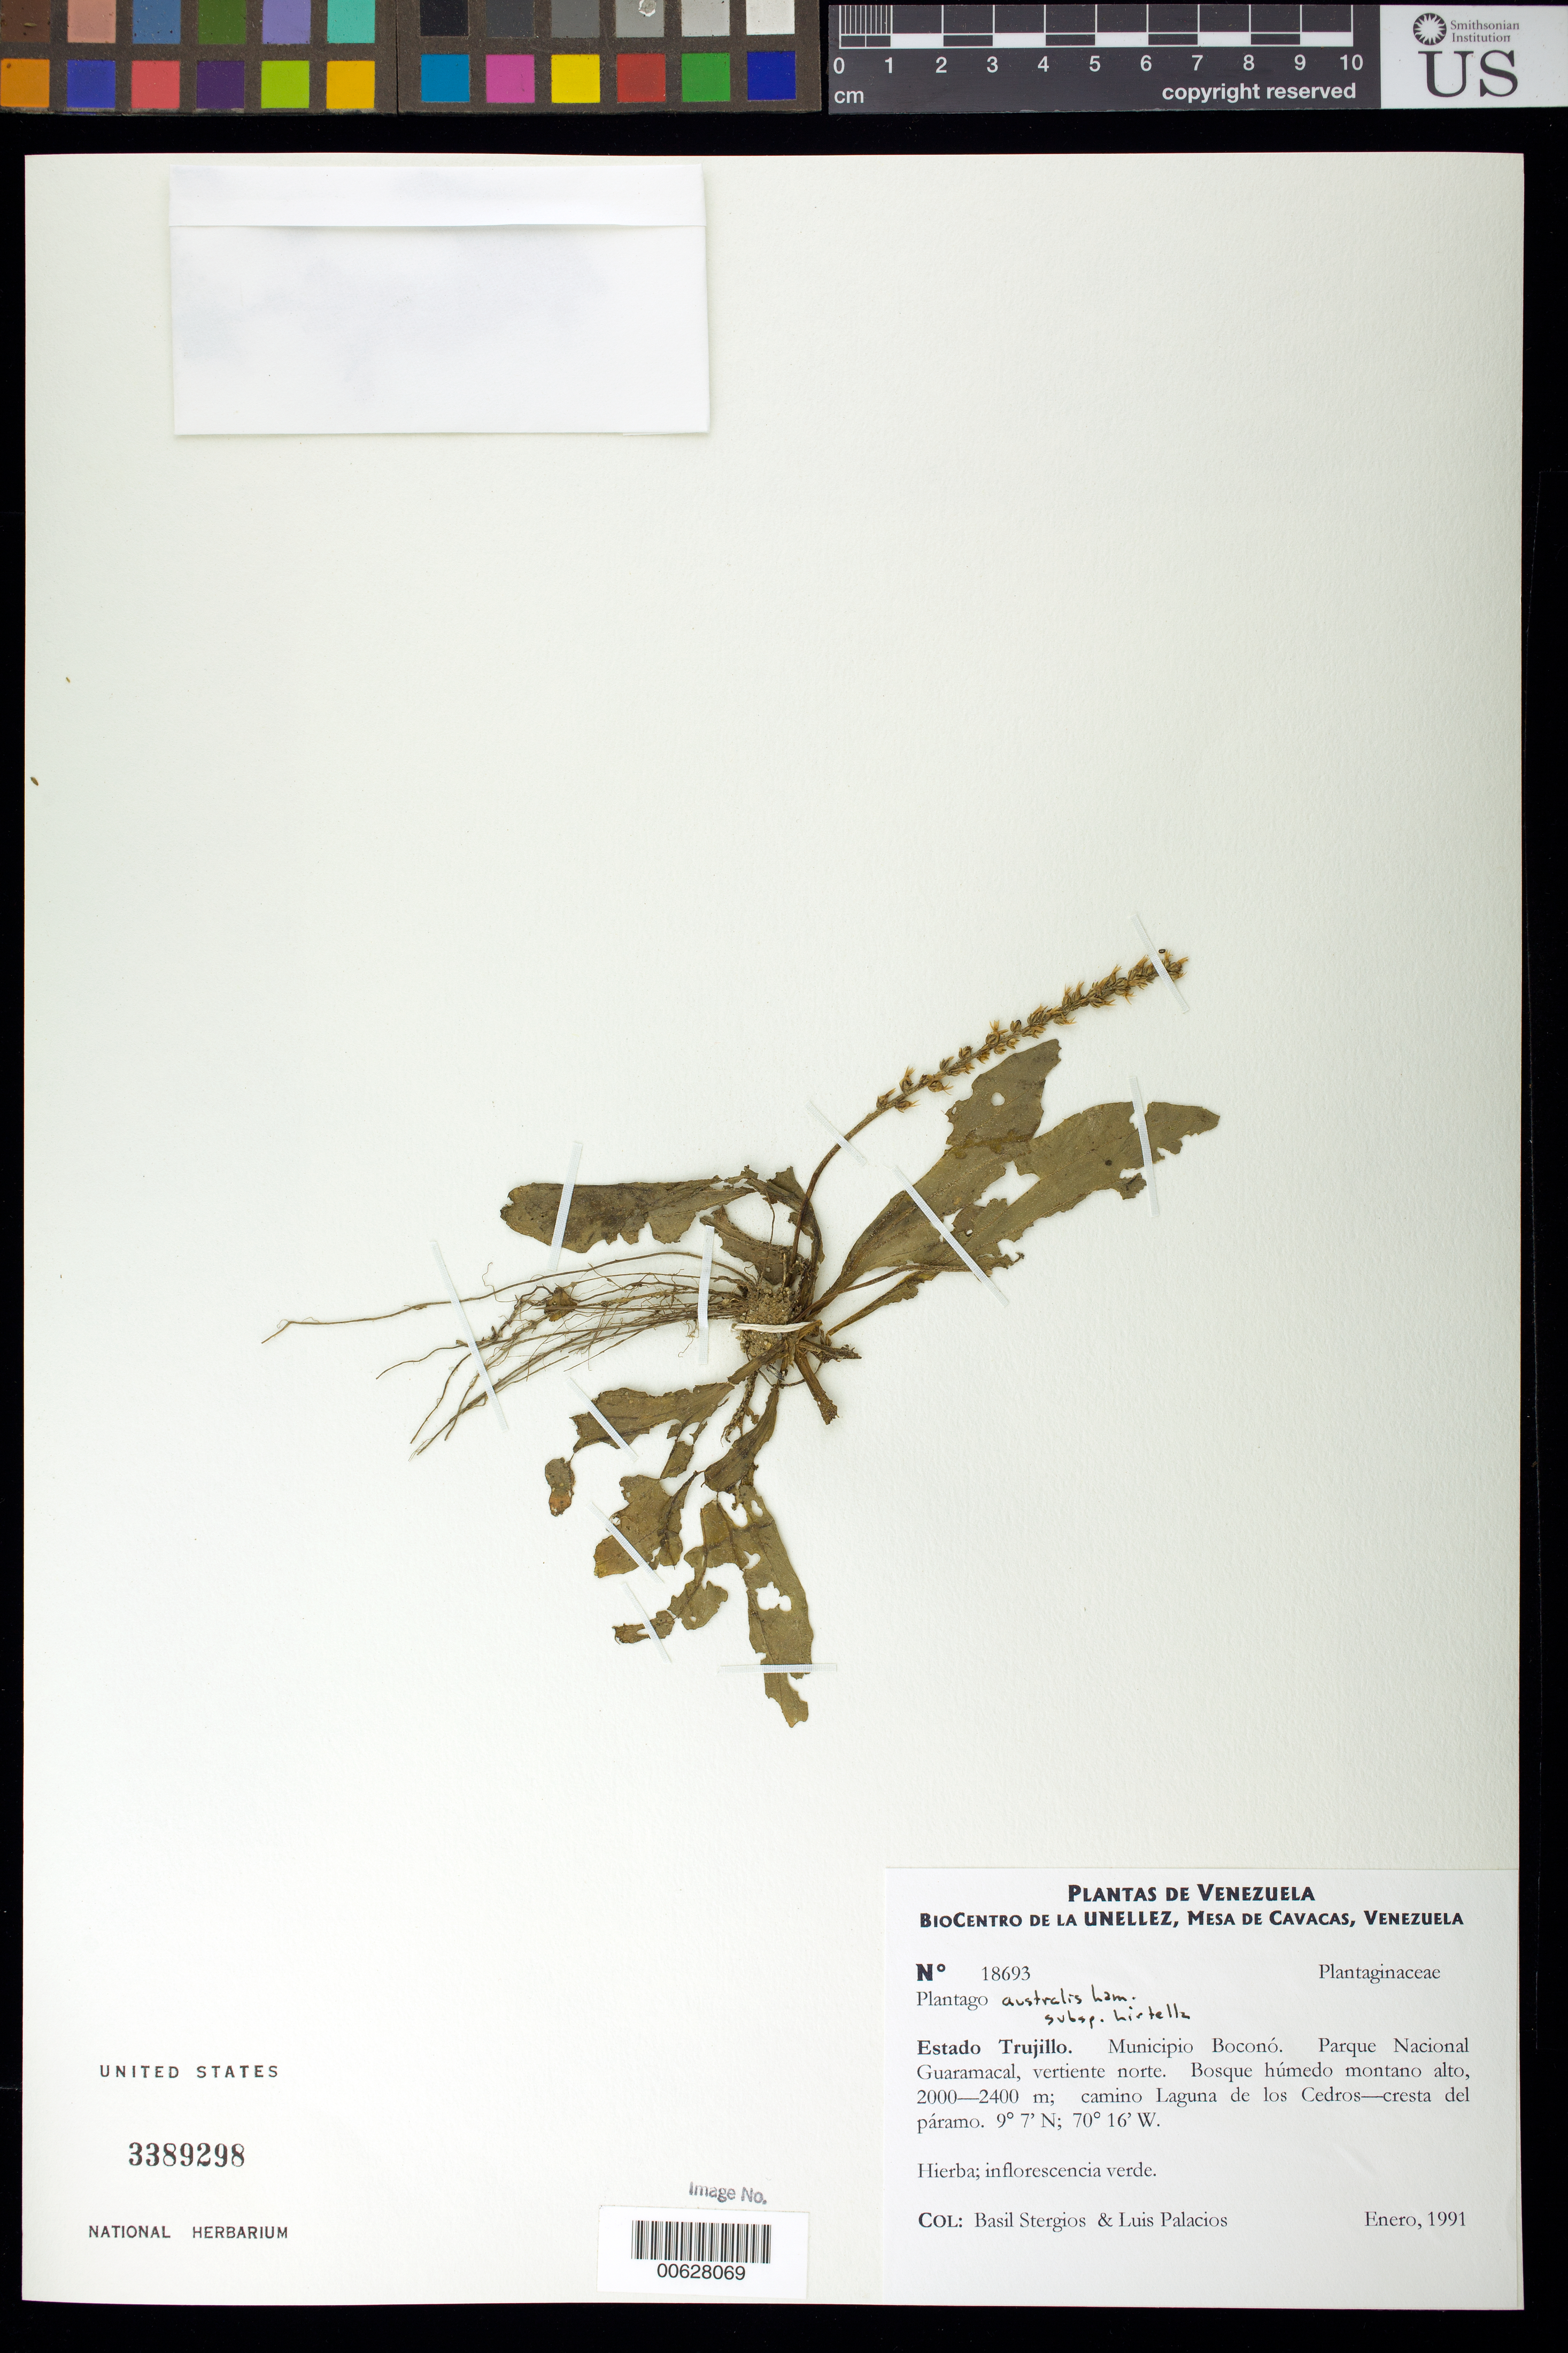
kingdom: Plantae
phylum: Tracheophyta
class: Magnoliopsida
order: Lamiales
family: Plantaginaceae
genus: Plantago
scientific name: Plantago australis subsp. hirtella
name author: (Kunth) Rahn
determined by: Dorr, L. J., (BOT), Smithsonian Institution - National Museum of Natural History (UNITED STATES)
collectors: B. G. Stergios & L. Palacios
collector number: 18693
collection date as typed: Jan 1991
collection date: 1991-01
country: Venezuela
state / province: Trujillo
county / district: Boconó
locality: Parque Nacional Guaramacal, vertiente N, camino laguna de los Cedros-cresta del páramo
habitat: Bosque húmedo montano alto.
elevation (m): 2000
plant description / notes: PORT, US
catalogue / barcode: US 3389298